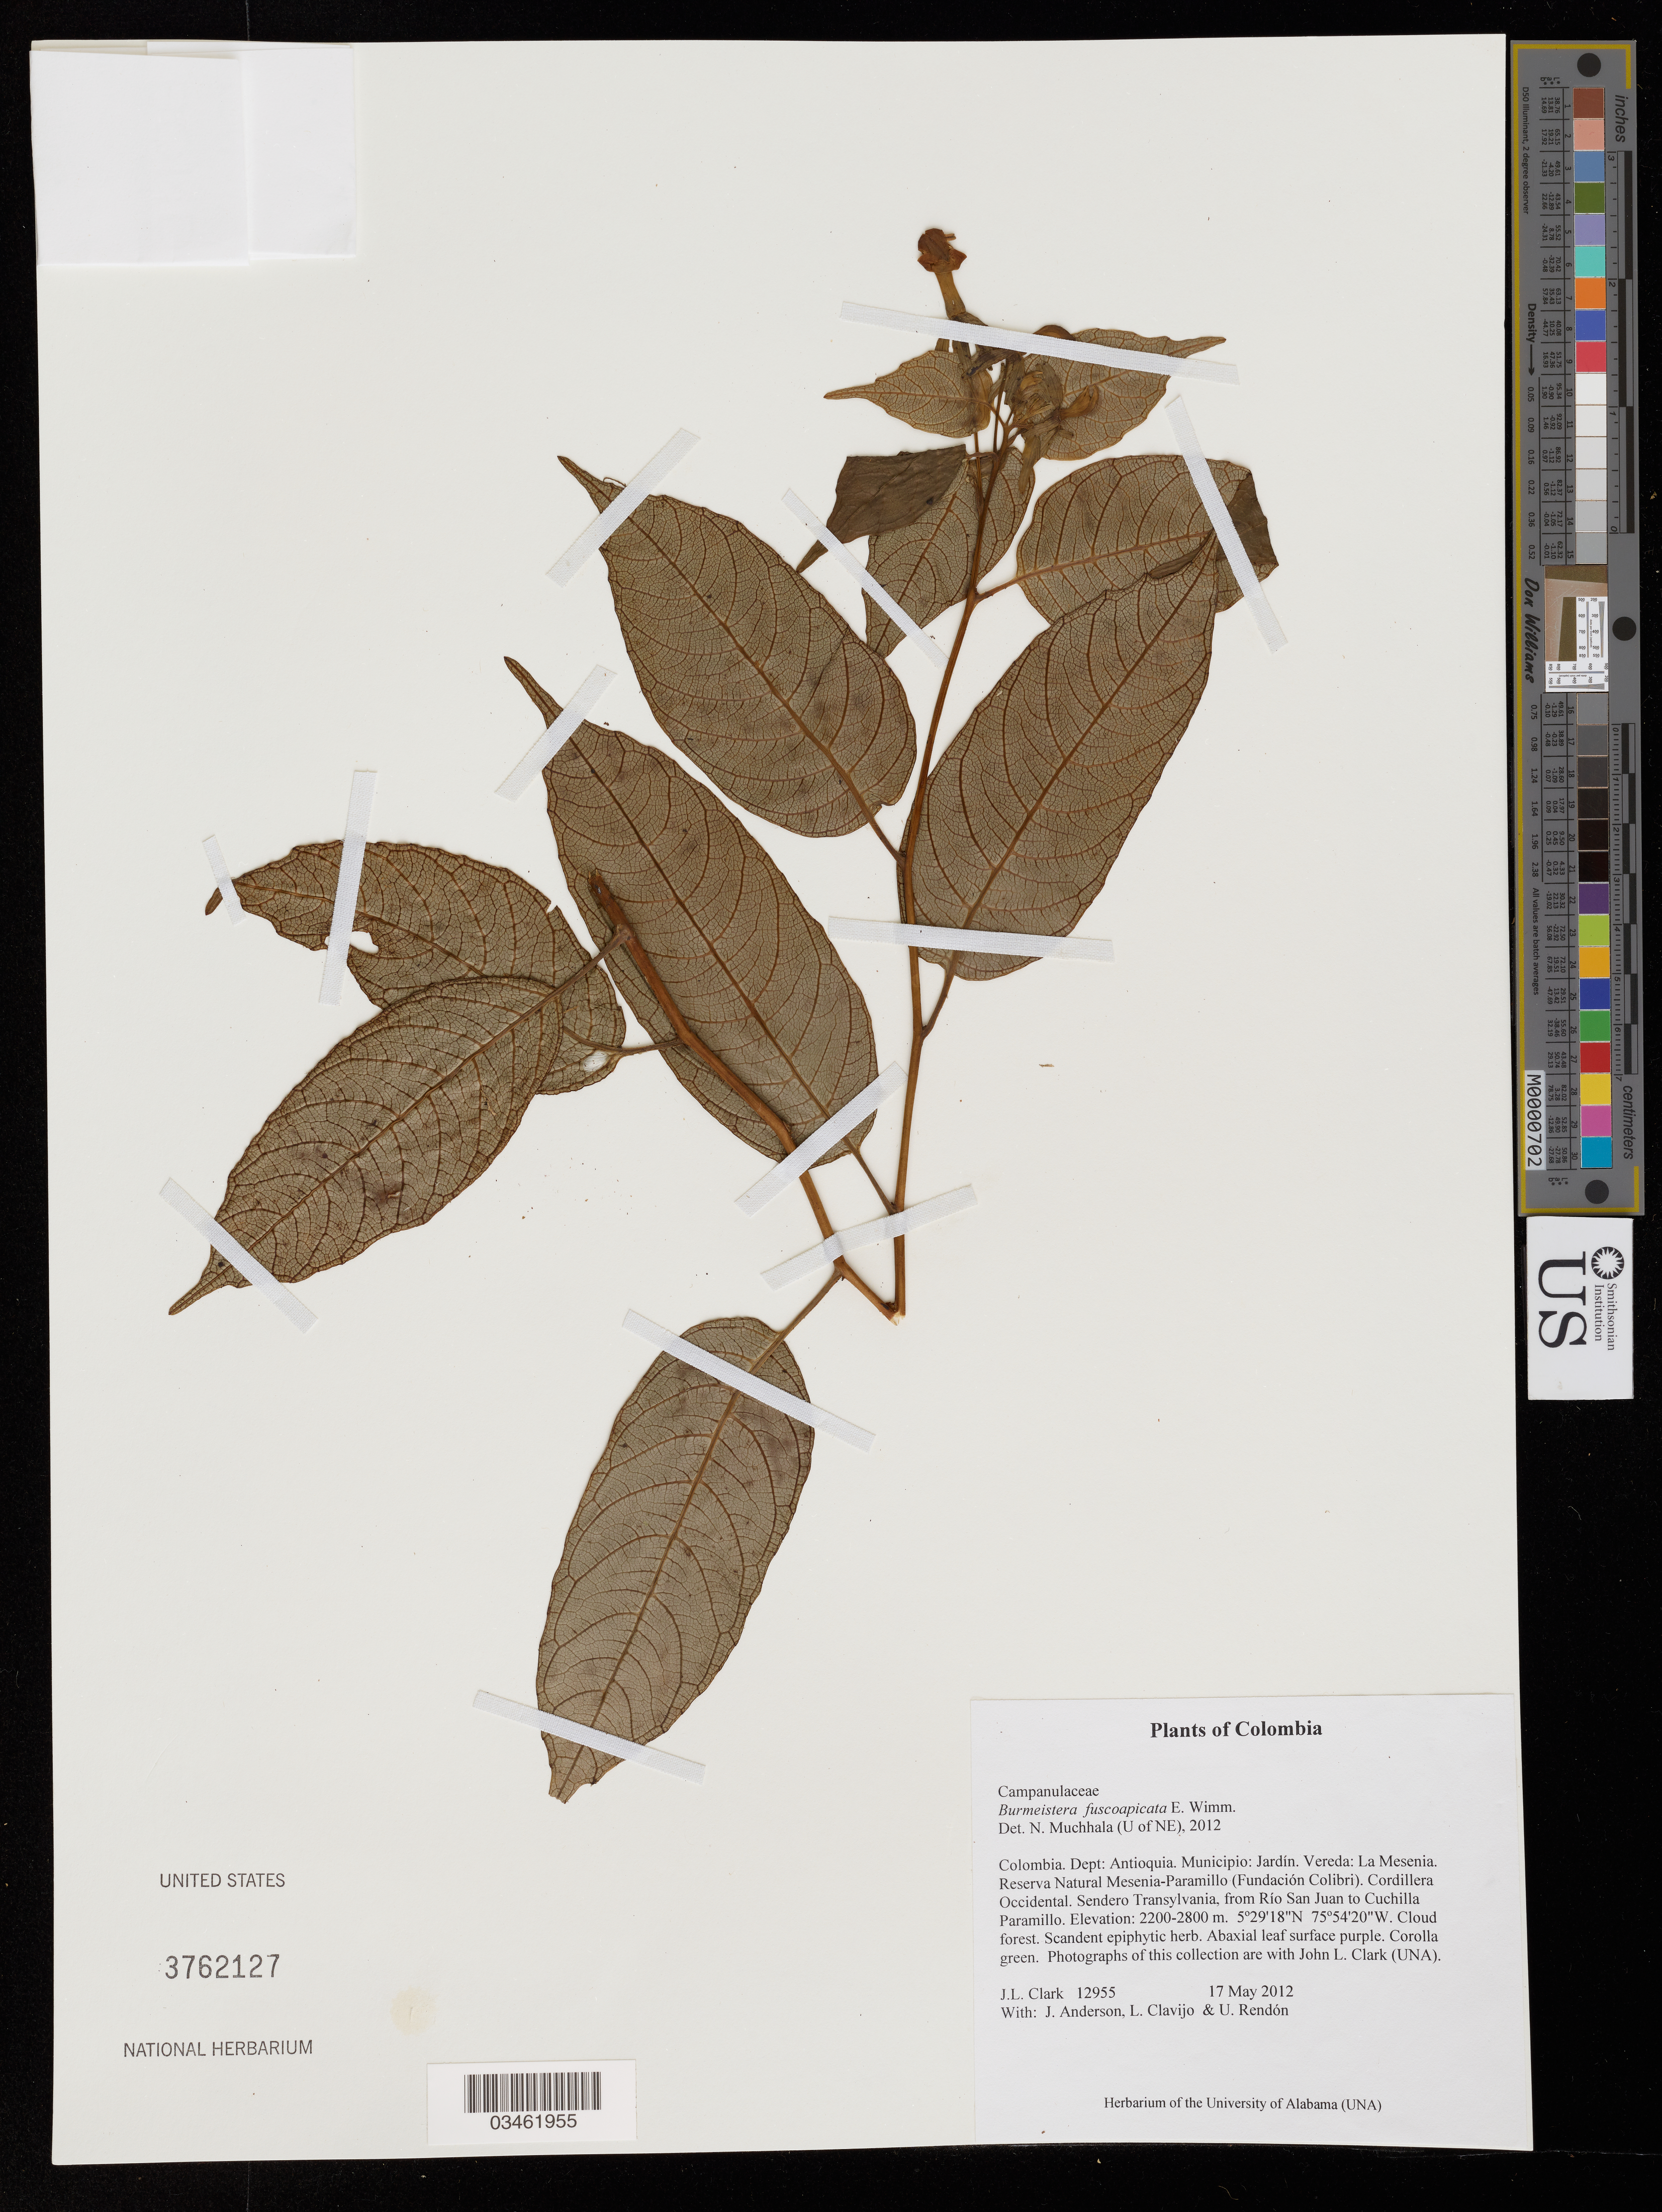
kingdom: Plantae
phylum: Tracheophyta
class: Magnoliopsida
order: Asterales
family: Campanulaceae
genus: Burmeistera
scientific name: Burmeistera fuscoapicata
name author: E. Wimm.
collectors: J. L. Clark, J. Anderson, L. Clavijo & U. Rendón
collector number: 12955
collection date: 2012-05-17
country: Colombia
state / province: Antioquia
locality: Dept: Antioquia. Municipio: Jardín. Vereda: La Mesenia. Reserva Natural Mesenia-Paramillo (Fundación Colibri). Cordillera Occidental. Sendero Transylvania, from Río San Juan to Cuchilla Paramillo.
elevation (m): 2200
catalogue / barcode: US 3762127